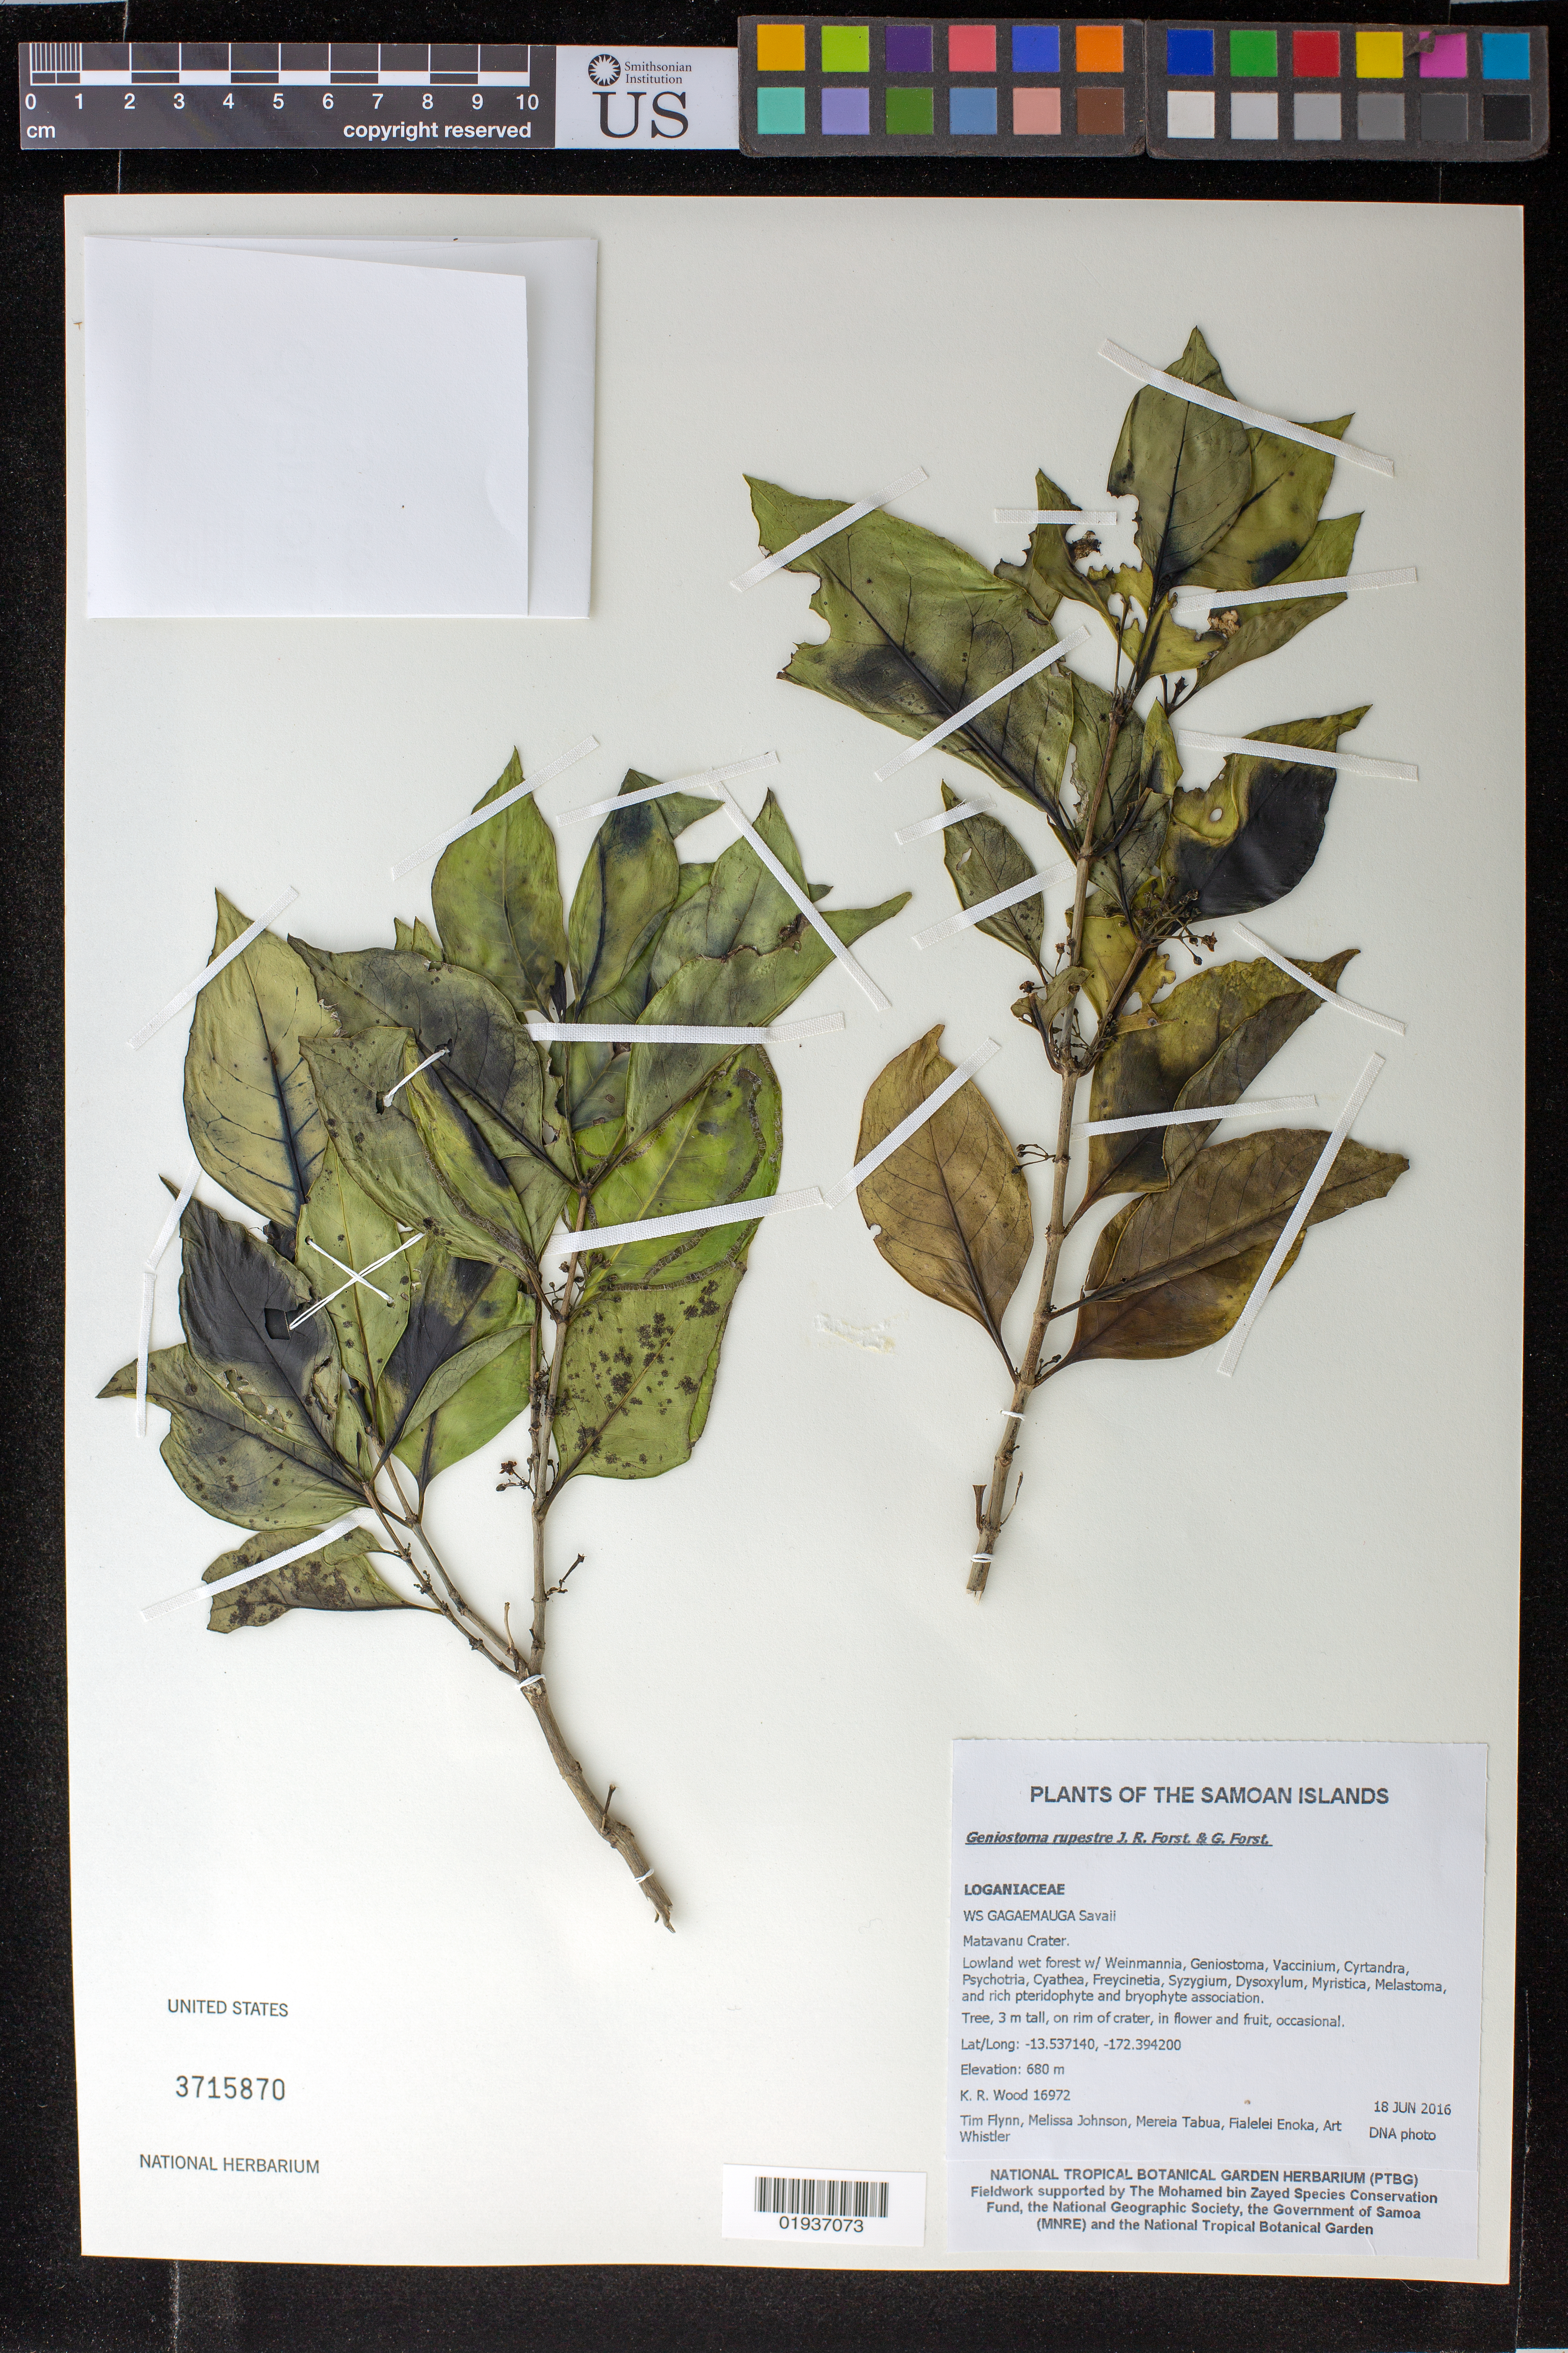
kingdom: Plantae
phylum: Tracheophyta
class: Magnoliopsida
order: Gentianales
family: Loganiaceae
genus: Geniostoma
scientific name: Geniostoma rupestre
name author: J.R. Forst. & G. Forst.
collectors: K. R. Wood, T. W. Flynn, M. Johnson, M. Tabua, F. Enoka & A. Whistler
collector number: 16972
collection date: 2016-06-18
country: Samoa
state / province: Gagaifomauga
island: Savai'i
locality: Matavanu Crater.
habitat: Lowland wet forest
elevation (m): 680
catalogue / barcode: US 3715870